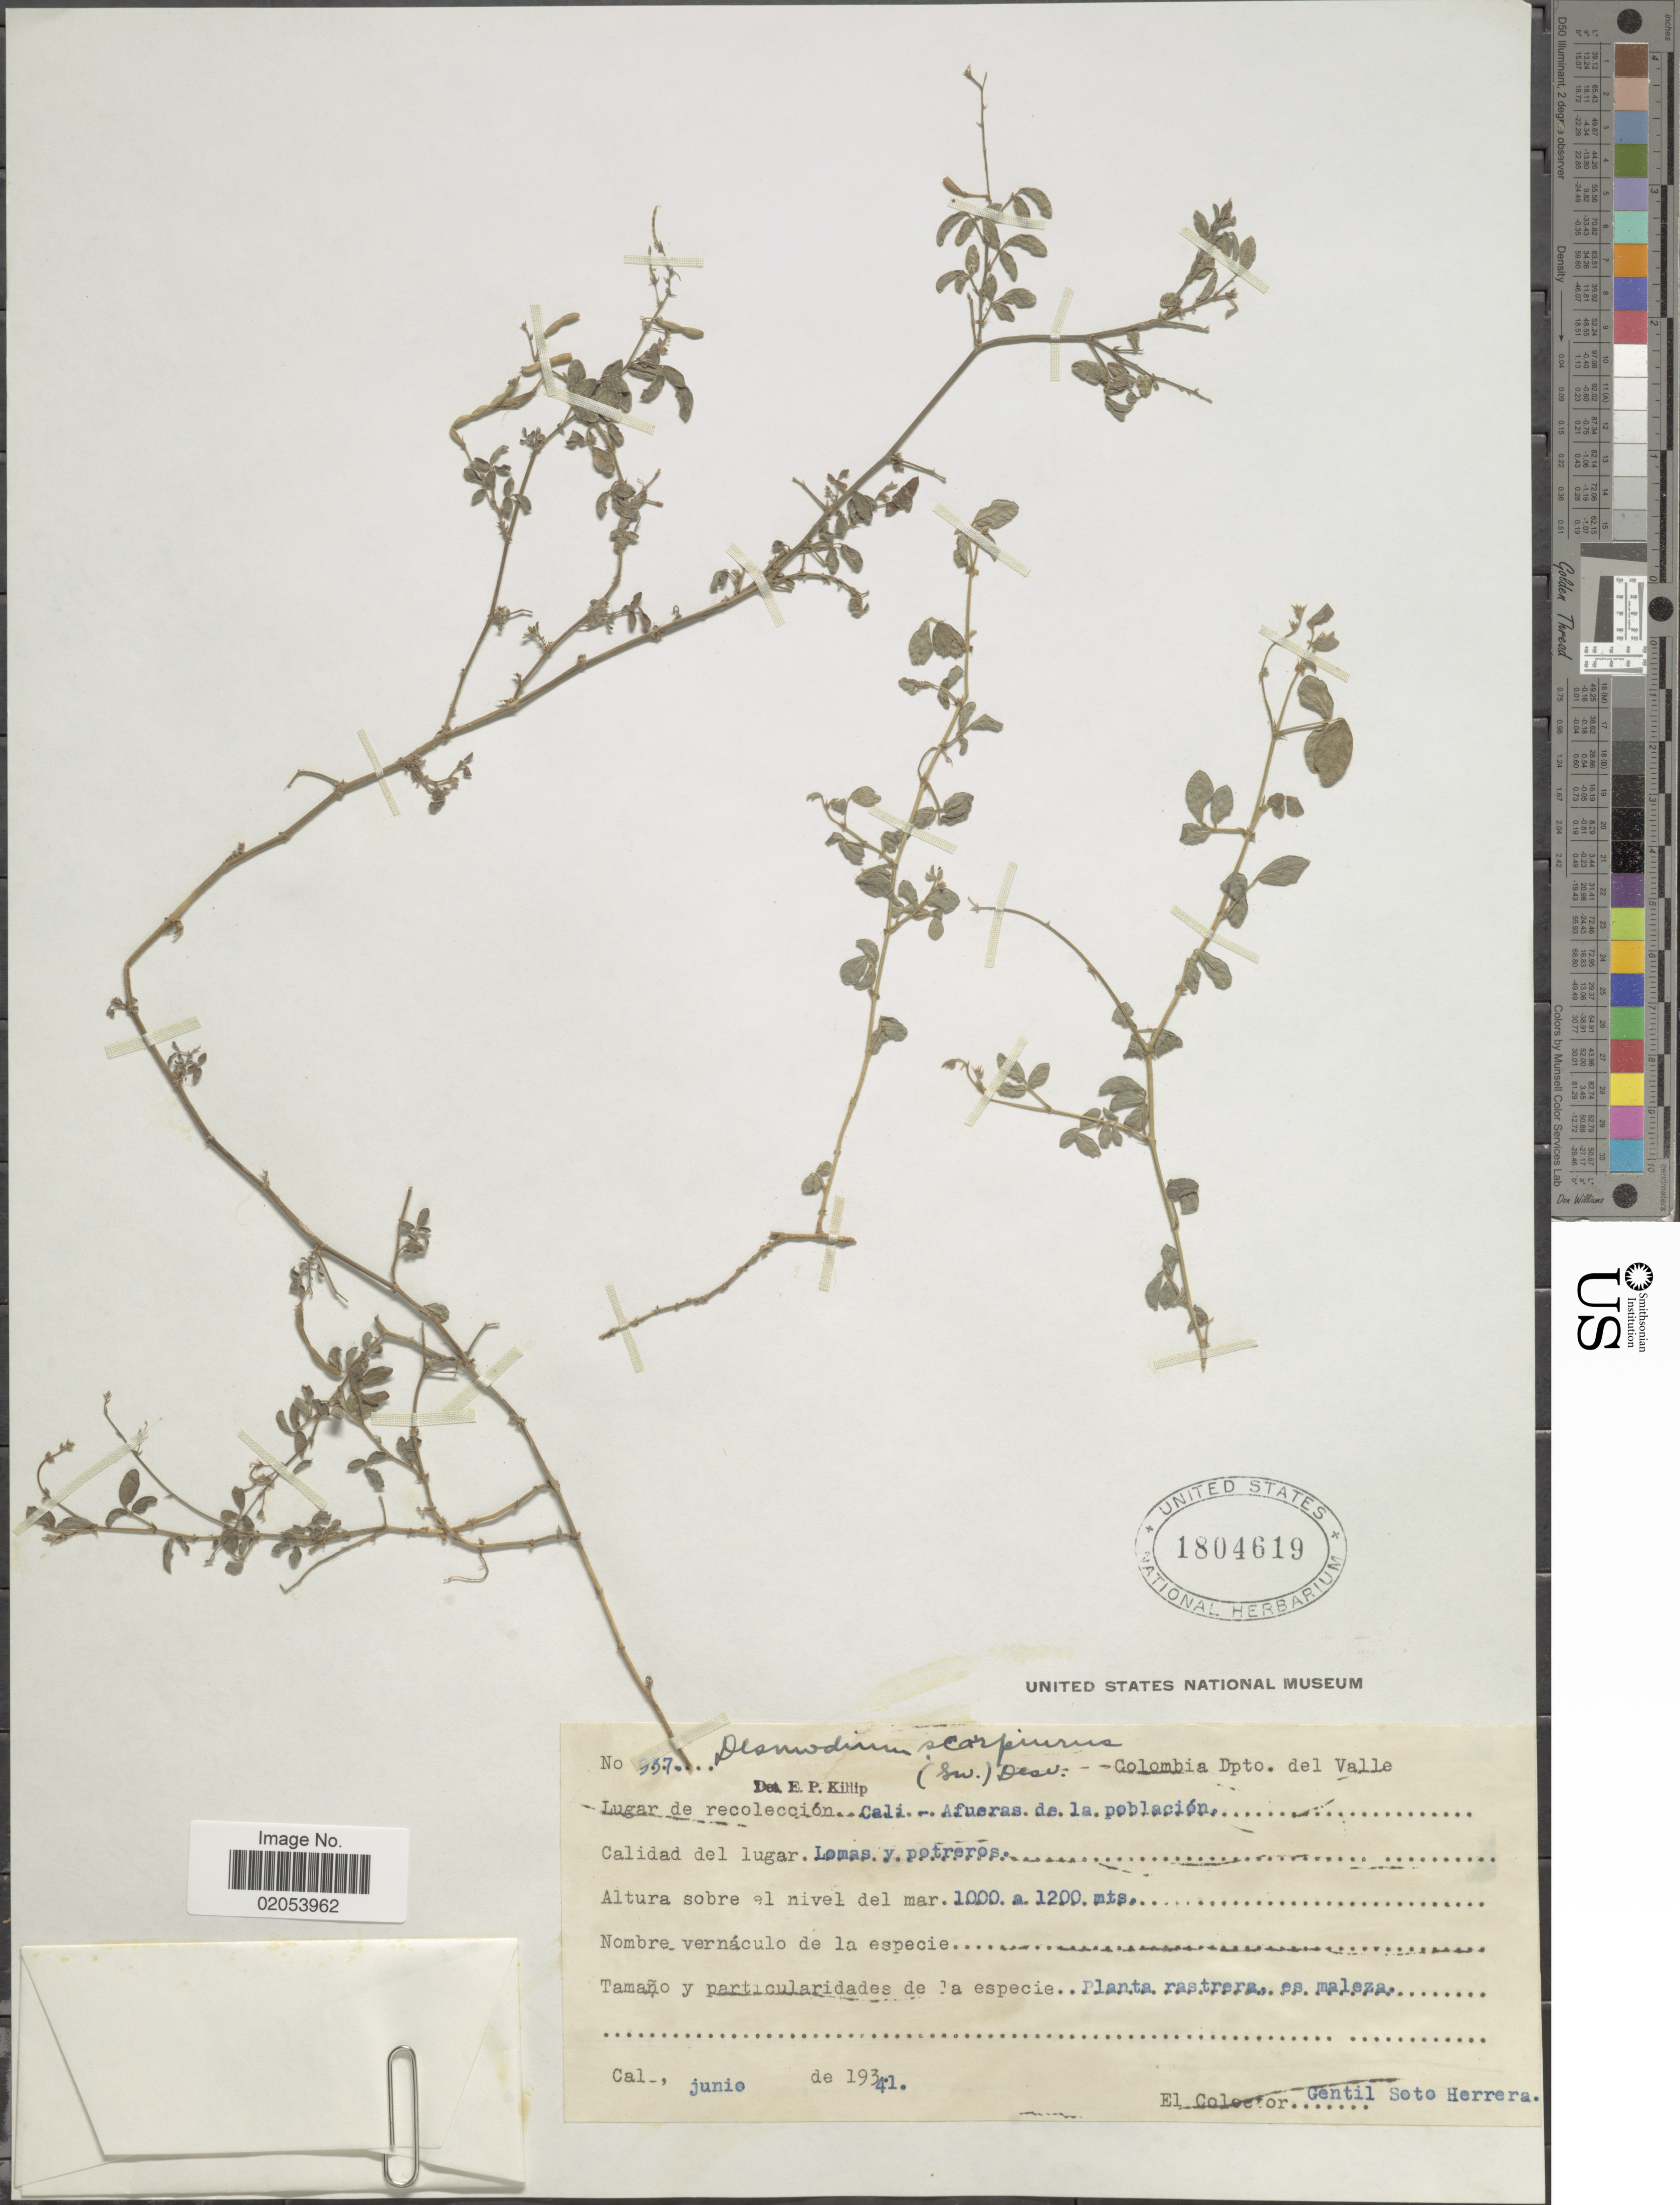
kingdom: Plantae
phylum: Tracheophyta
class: Magnoliopsida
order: Fabales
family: Fabaceae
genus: Desmodium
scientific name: Desmodium scorpiurus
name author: (Sw.) Desv. ex DC.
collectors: G. Soto Herrera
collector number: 937*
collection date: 1941-06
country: Colombia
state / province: Valle del Cauca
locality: Colombia Dpto. del Valle. Cali - Afueras de la poblacion. Lomas y poptreros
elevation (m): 1000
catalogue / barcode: US 1804619